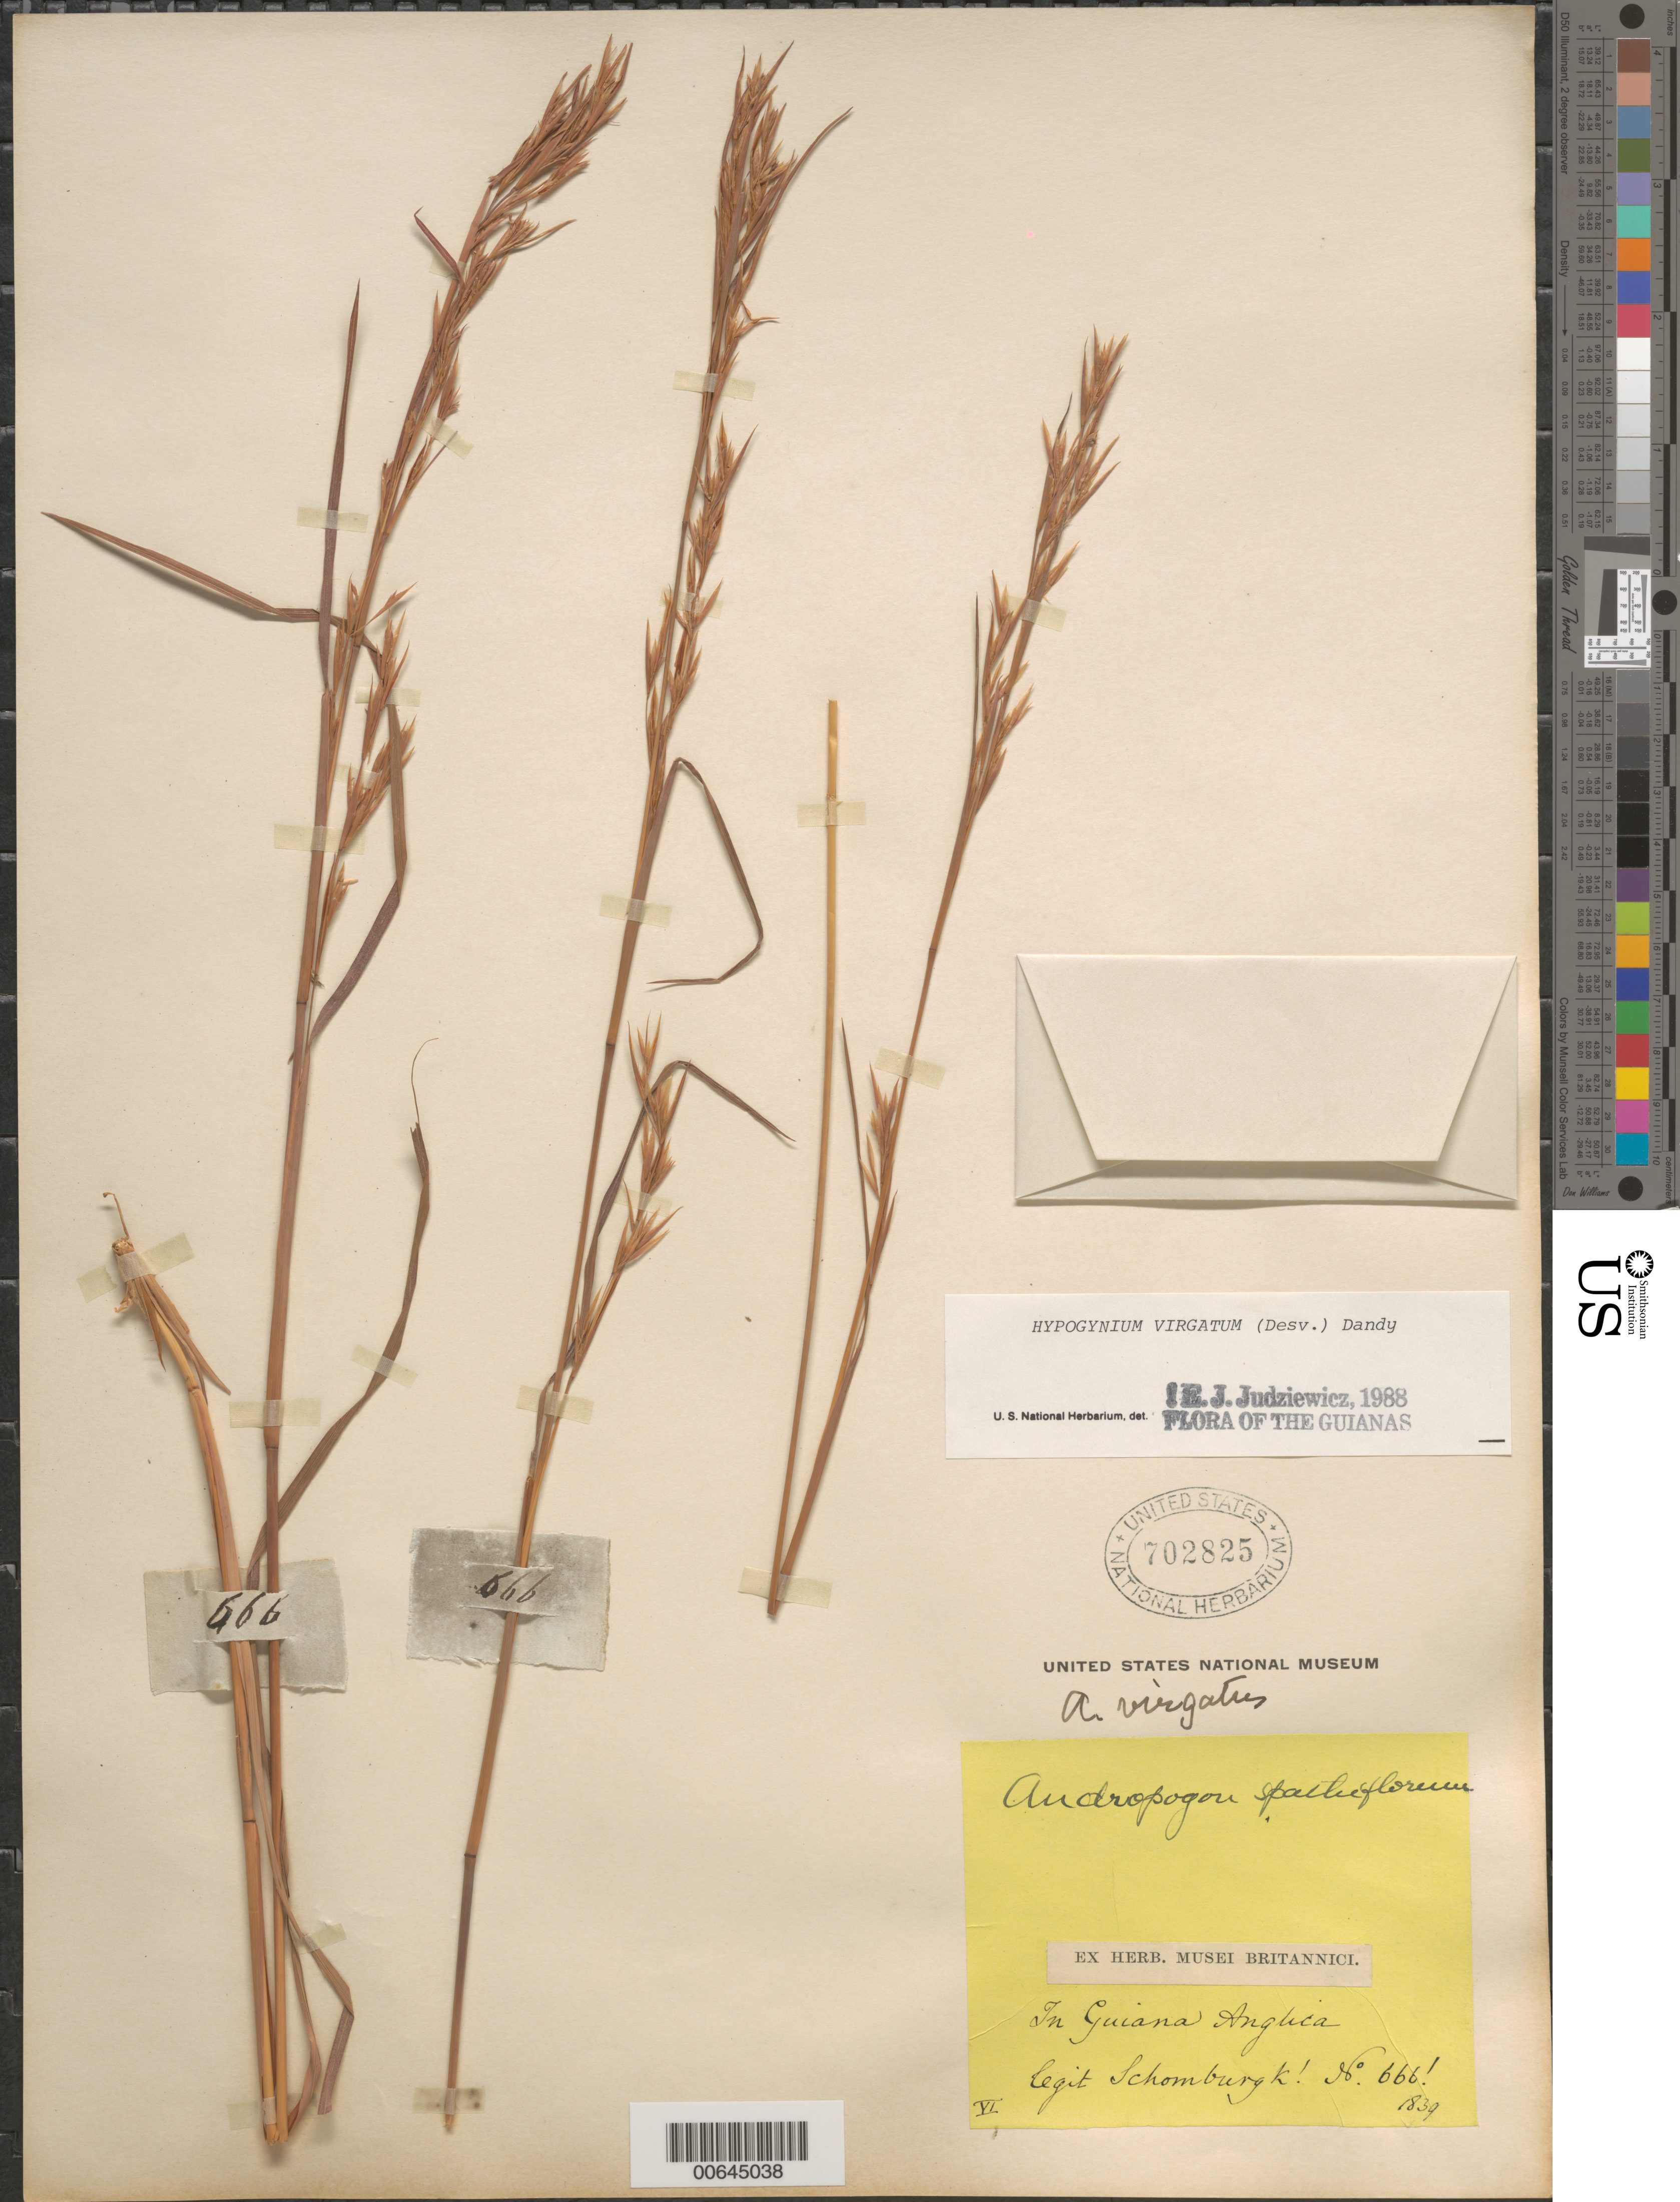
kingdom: Plantae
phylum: Tracheophyta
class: Liliopsida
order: Poales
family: Poaceae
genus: Andropogon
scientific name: Andropogon virgatus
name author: Desv. ex Ham.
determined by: Judziewicz, E. J.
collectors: R. H. Schomburgk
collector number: I 666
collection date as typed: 1839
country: Guyana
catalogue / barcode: US 702825